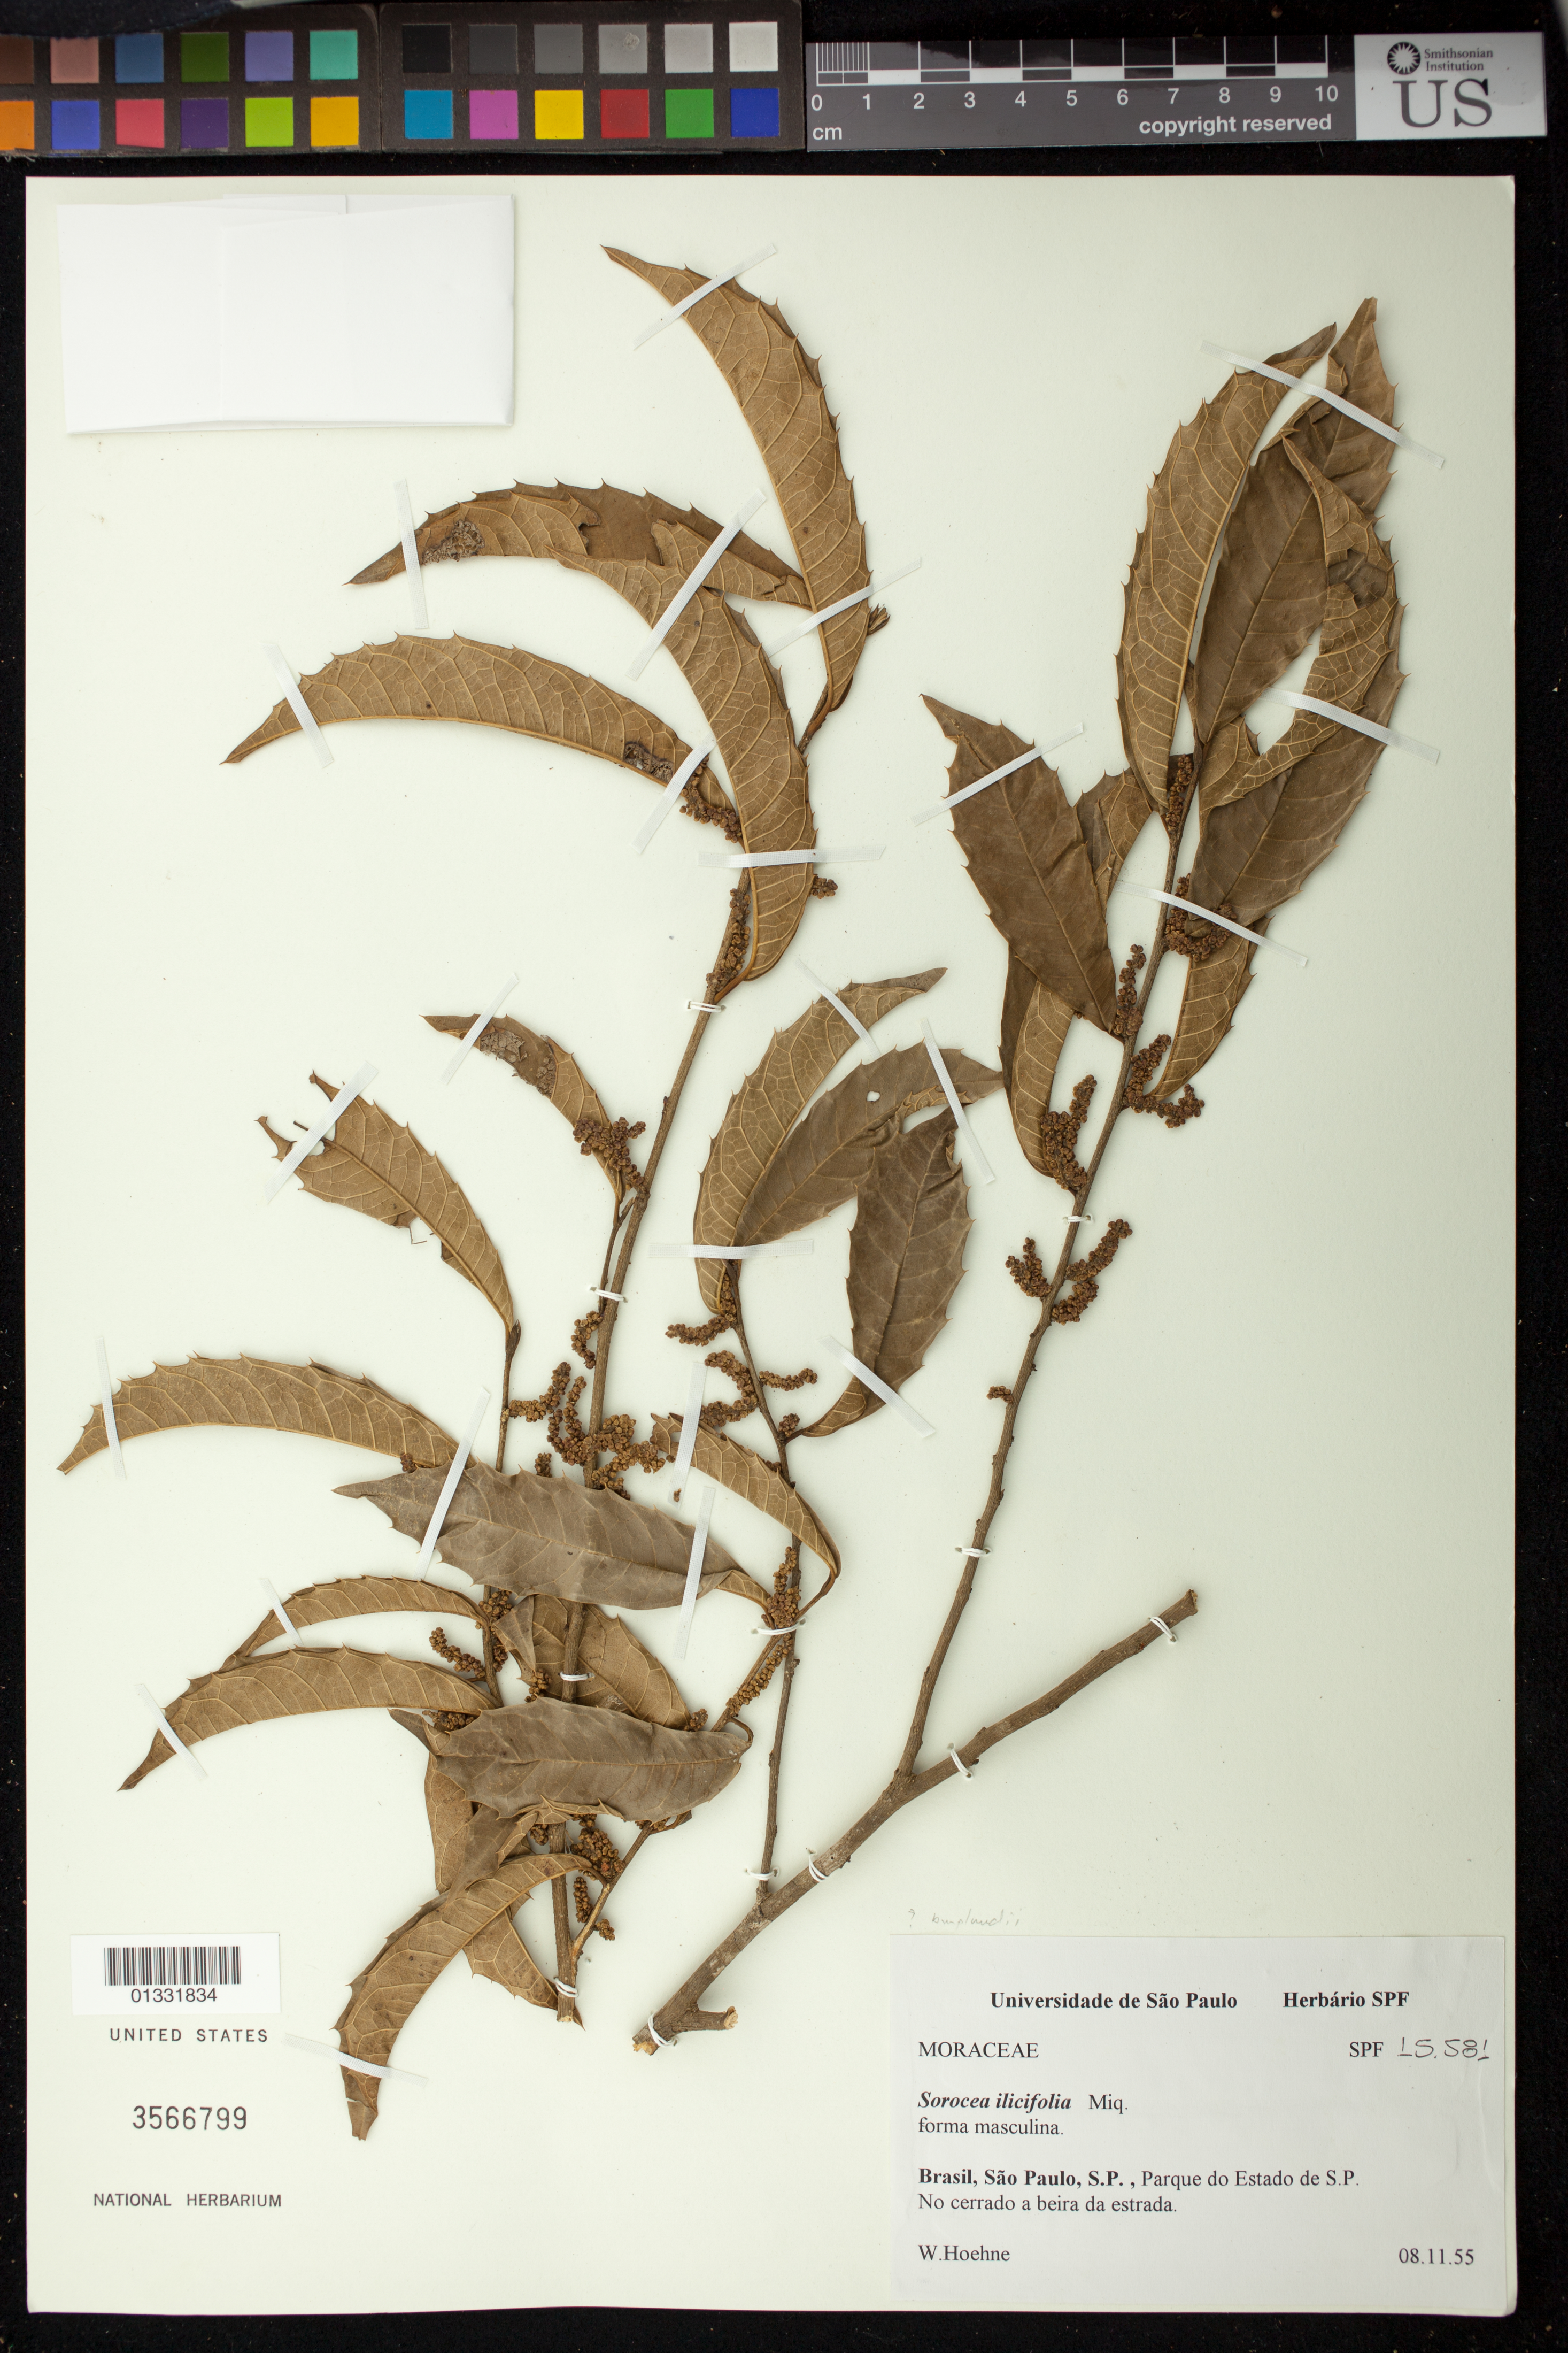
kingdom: Plantae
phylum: Tracheophyta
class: Magnoliopsida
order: Rosales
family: Moraceae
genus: Sorocea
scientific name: Sorocea bonplandii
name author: (Baill.) W.C. Burger et al.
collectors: W. Hoehne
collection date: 1955-11-08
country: Brazil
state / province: São Paulo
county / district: São Paulo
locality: Parque do Estada de S.P.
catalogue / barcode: US 3566799